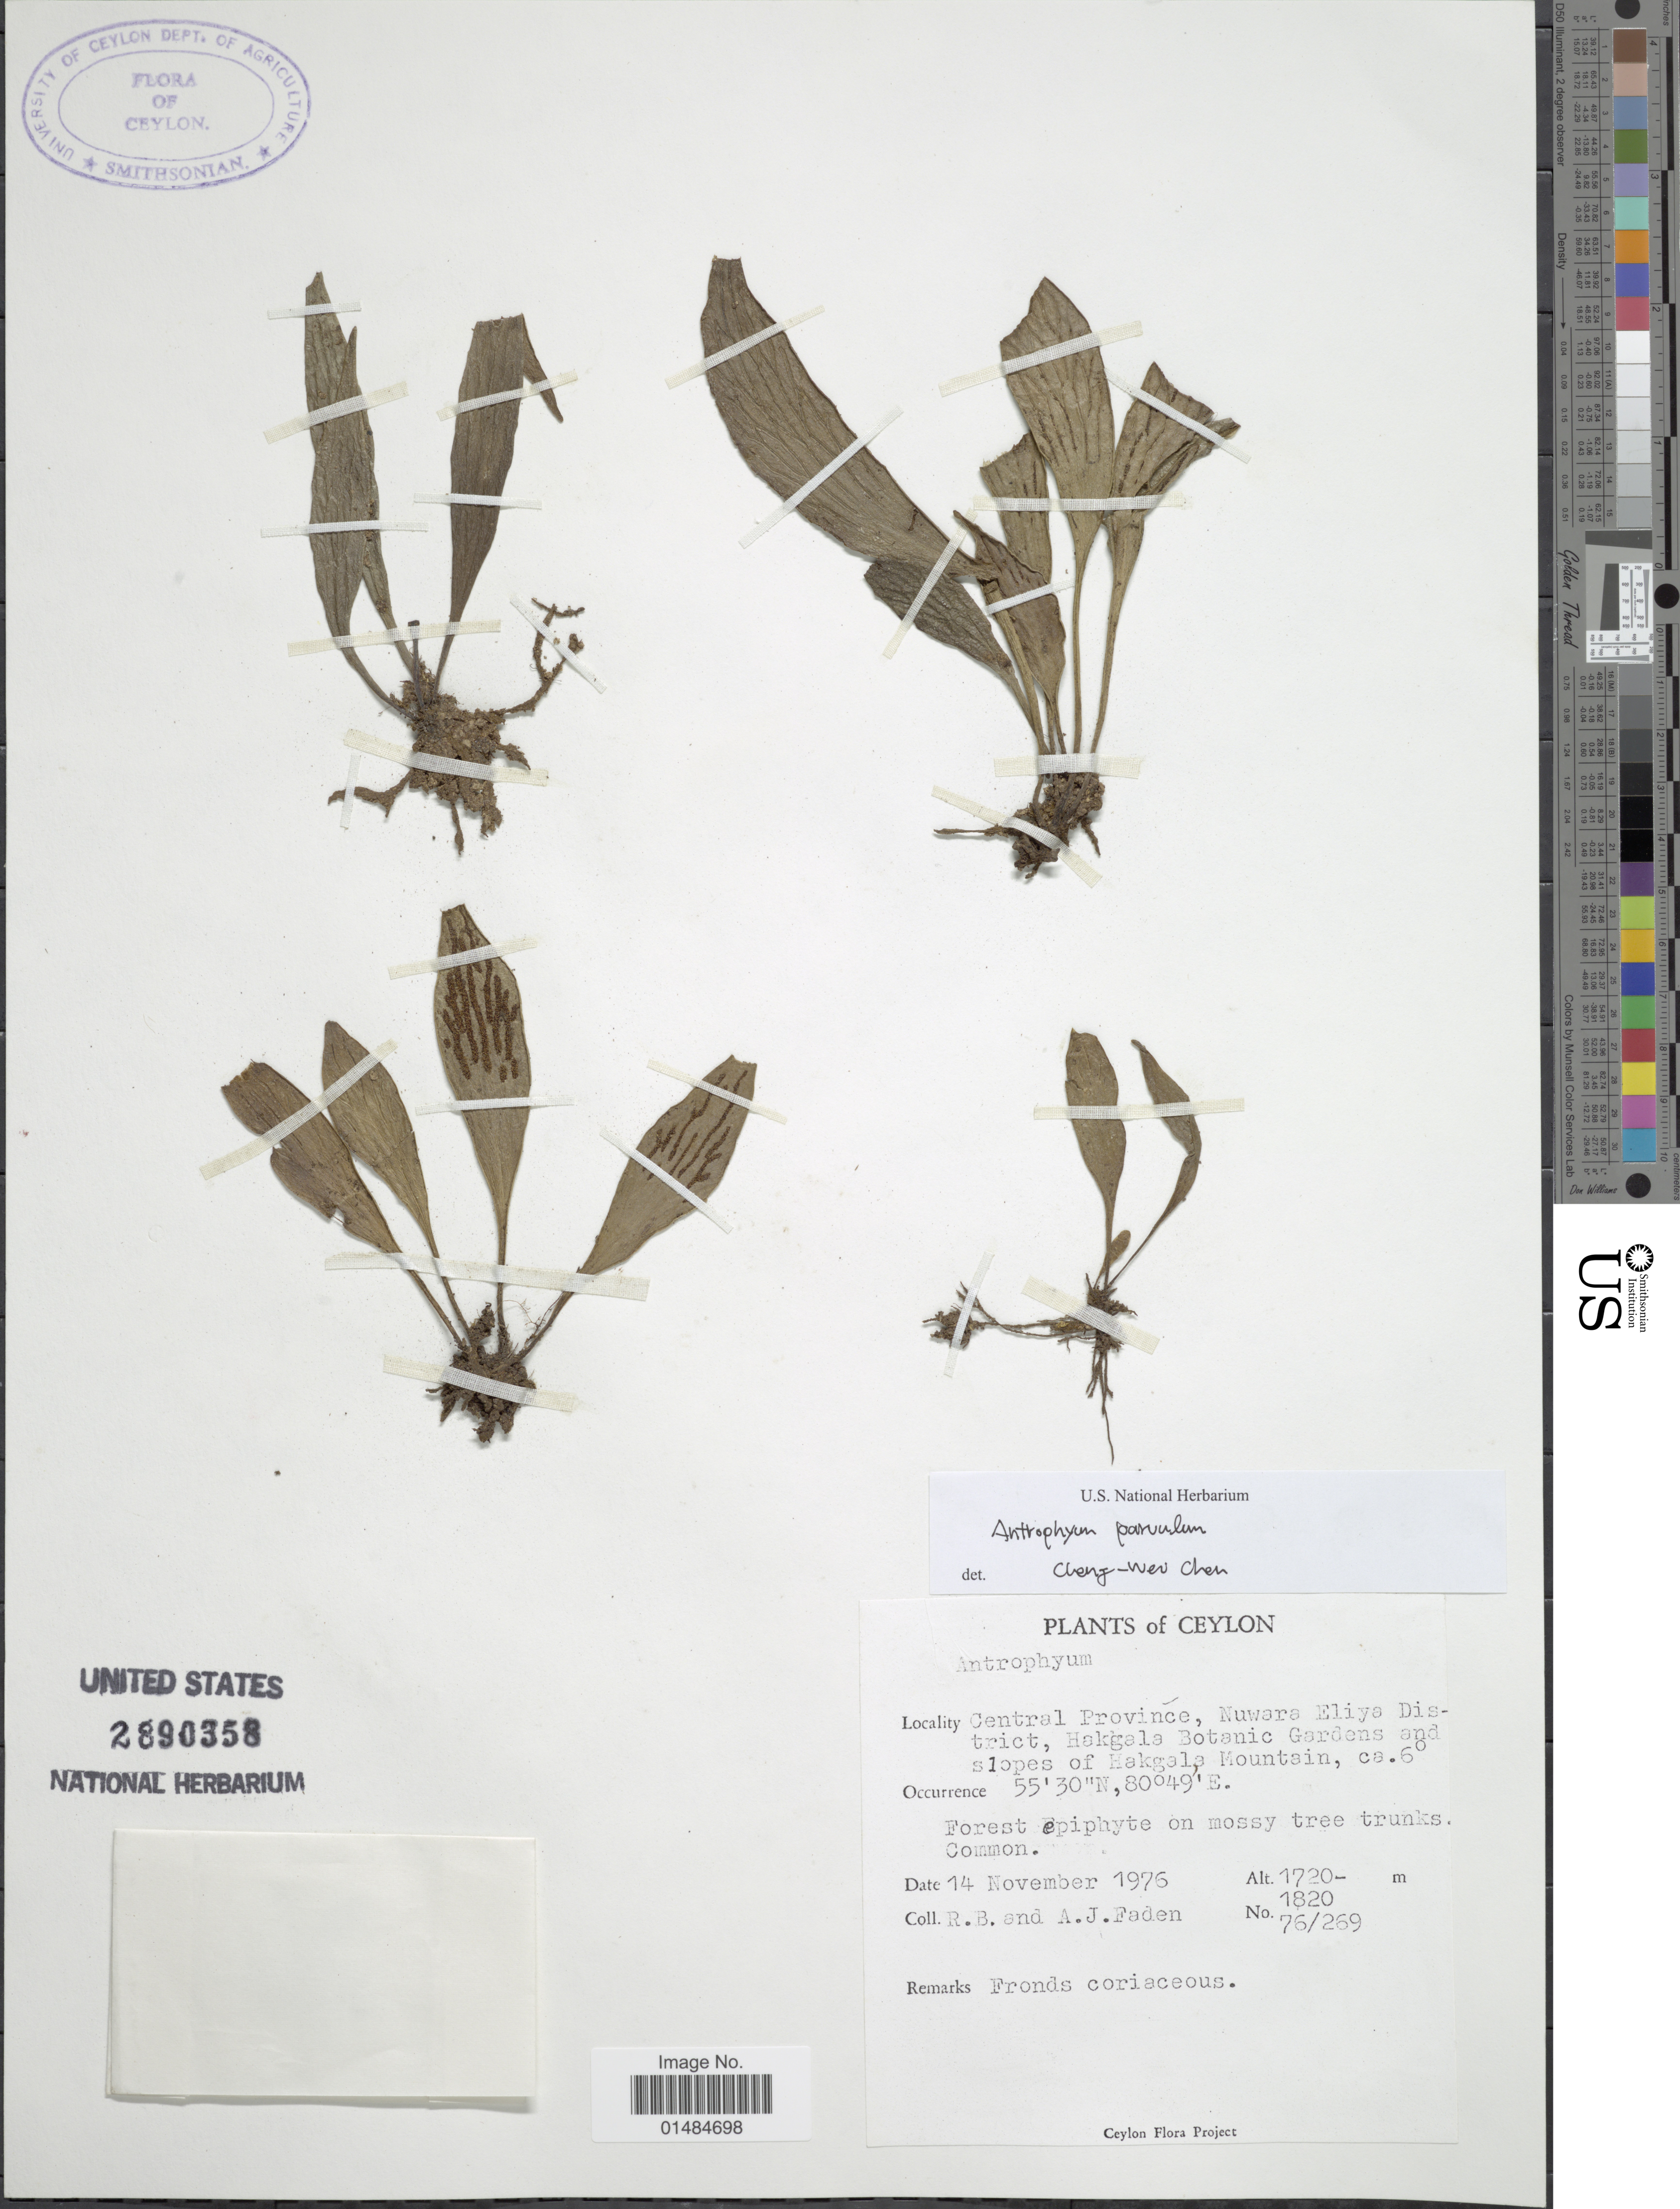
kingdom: Plantae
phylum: Tracheophyta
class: Polypodiopsida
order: Polypodiales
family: Pteridaceae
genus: Antrophyum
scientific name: Antrophyum parvulum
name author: Blume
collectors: R. B. Faden & A. J. Faden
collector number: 76/269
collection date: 1976-11-14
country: Sri Lanka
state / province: Central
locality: Ceylon, Central Province, Nuwara Elya District, Hakgala Botanic Gardens and slopes of Hakgala Mountain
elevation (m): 1720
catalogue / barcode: US 2890358